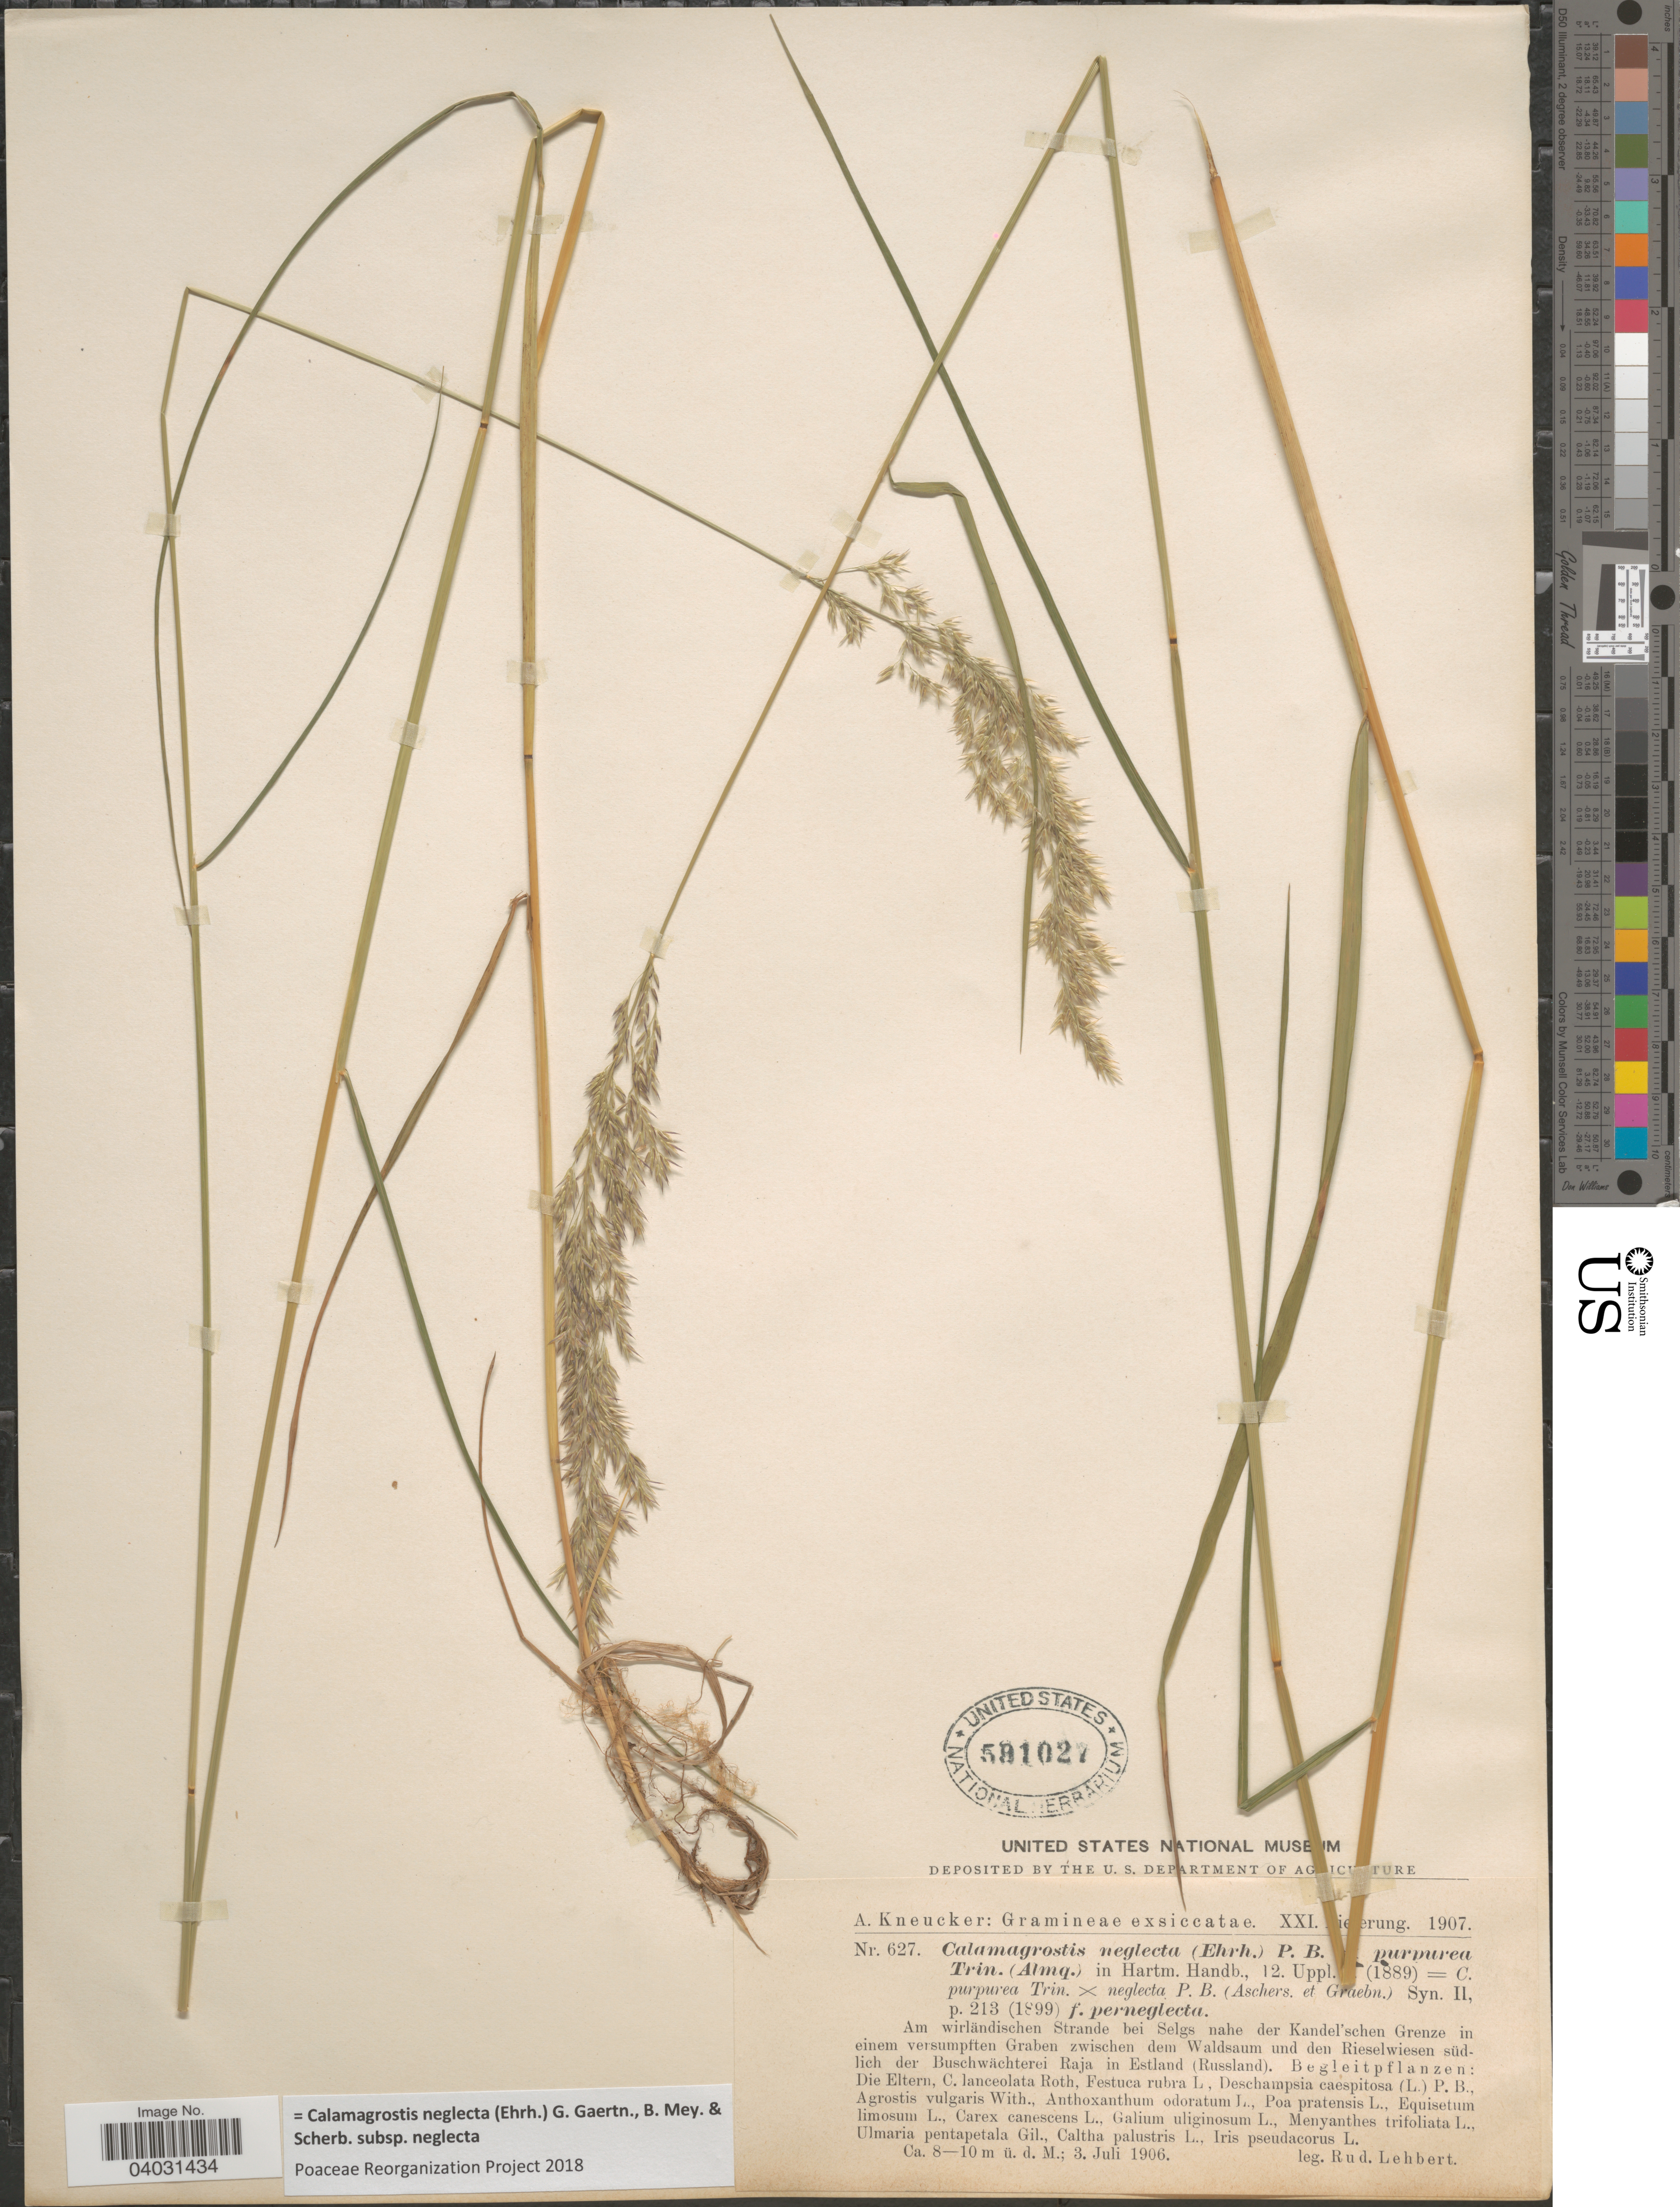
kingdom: Plantae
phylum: Tracheophyta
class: Liliopsida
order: Poales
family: Poaceae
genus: Calamagrostis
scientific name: Calamagrostis neglecta subsp. neglecta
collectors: R. Lehbert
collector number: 627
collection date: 1906-07-03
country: Russian Federation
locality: Am wirländischen Strande bei Selgs nahe der Kandel'schen Grenze in einem versumpften Graben zwischen dem Waldsaum und den Rieselwiesen süd-lich der Buschwächterei Raja in Estland (Russland).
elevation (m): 8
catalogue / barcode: US 591027